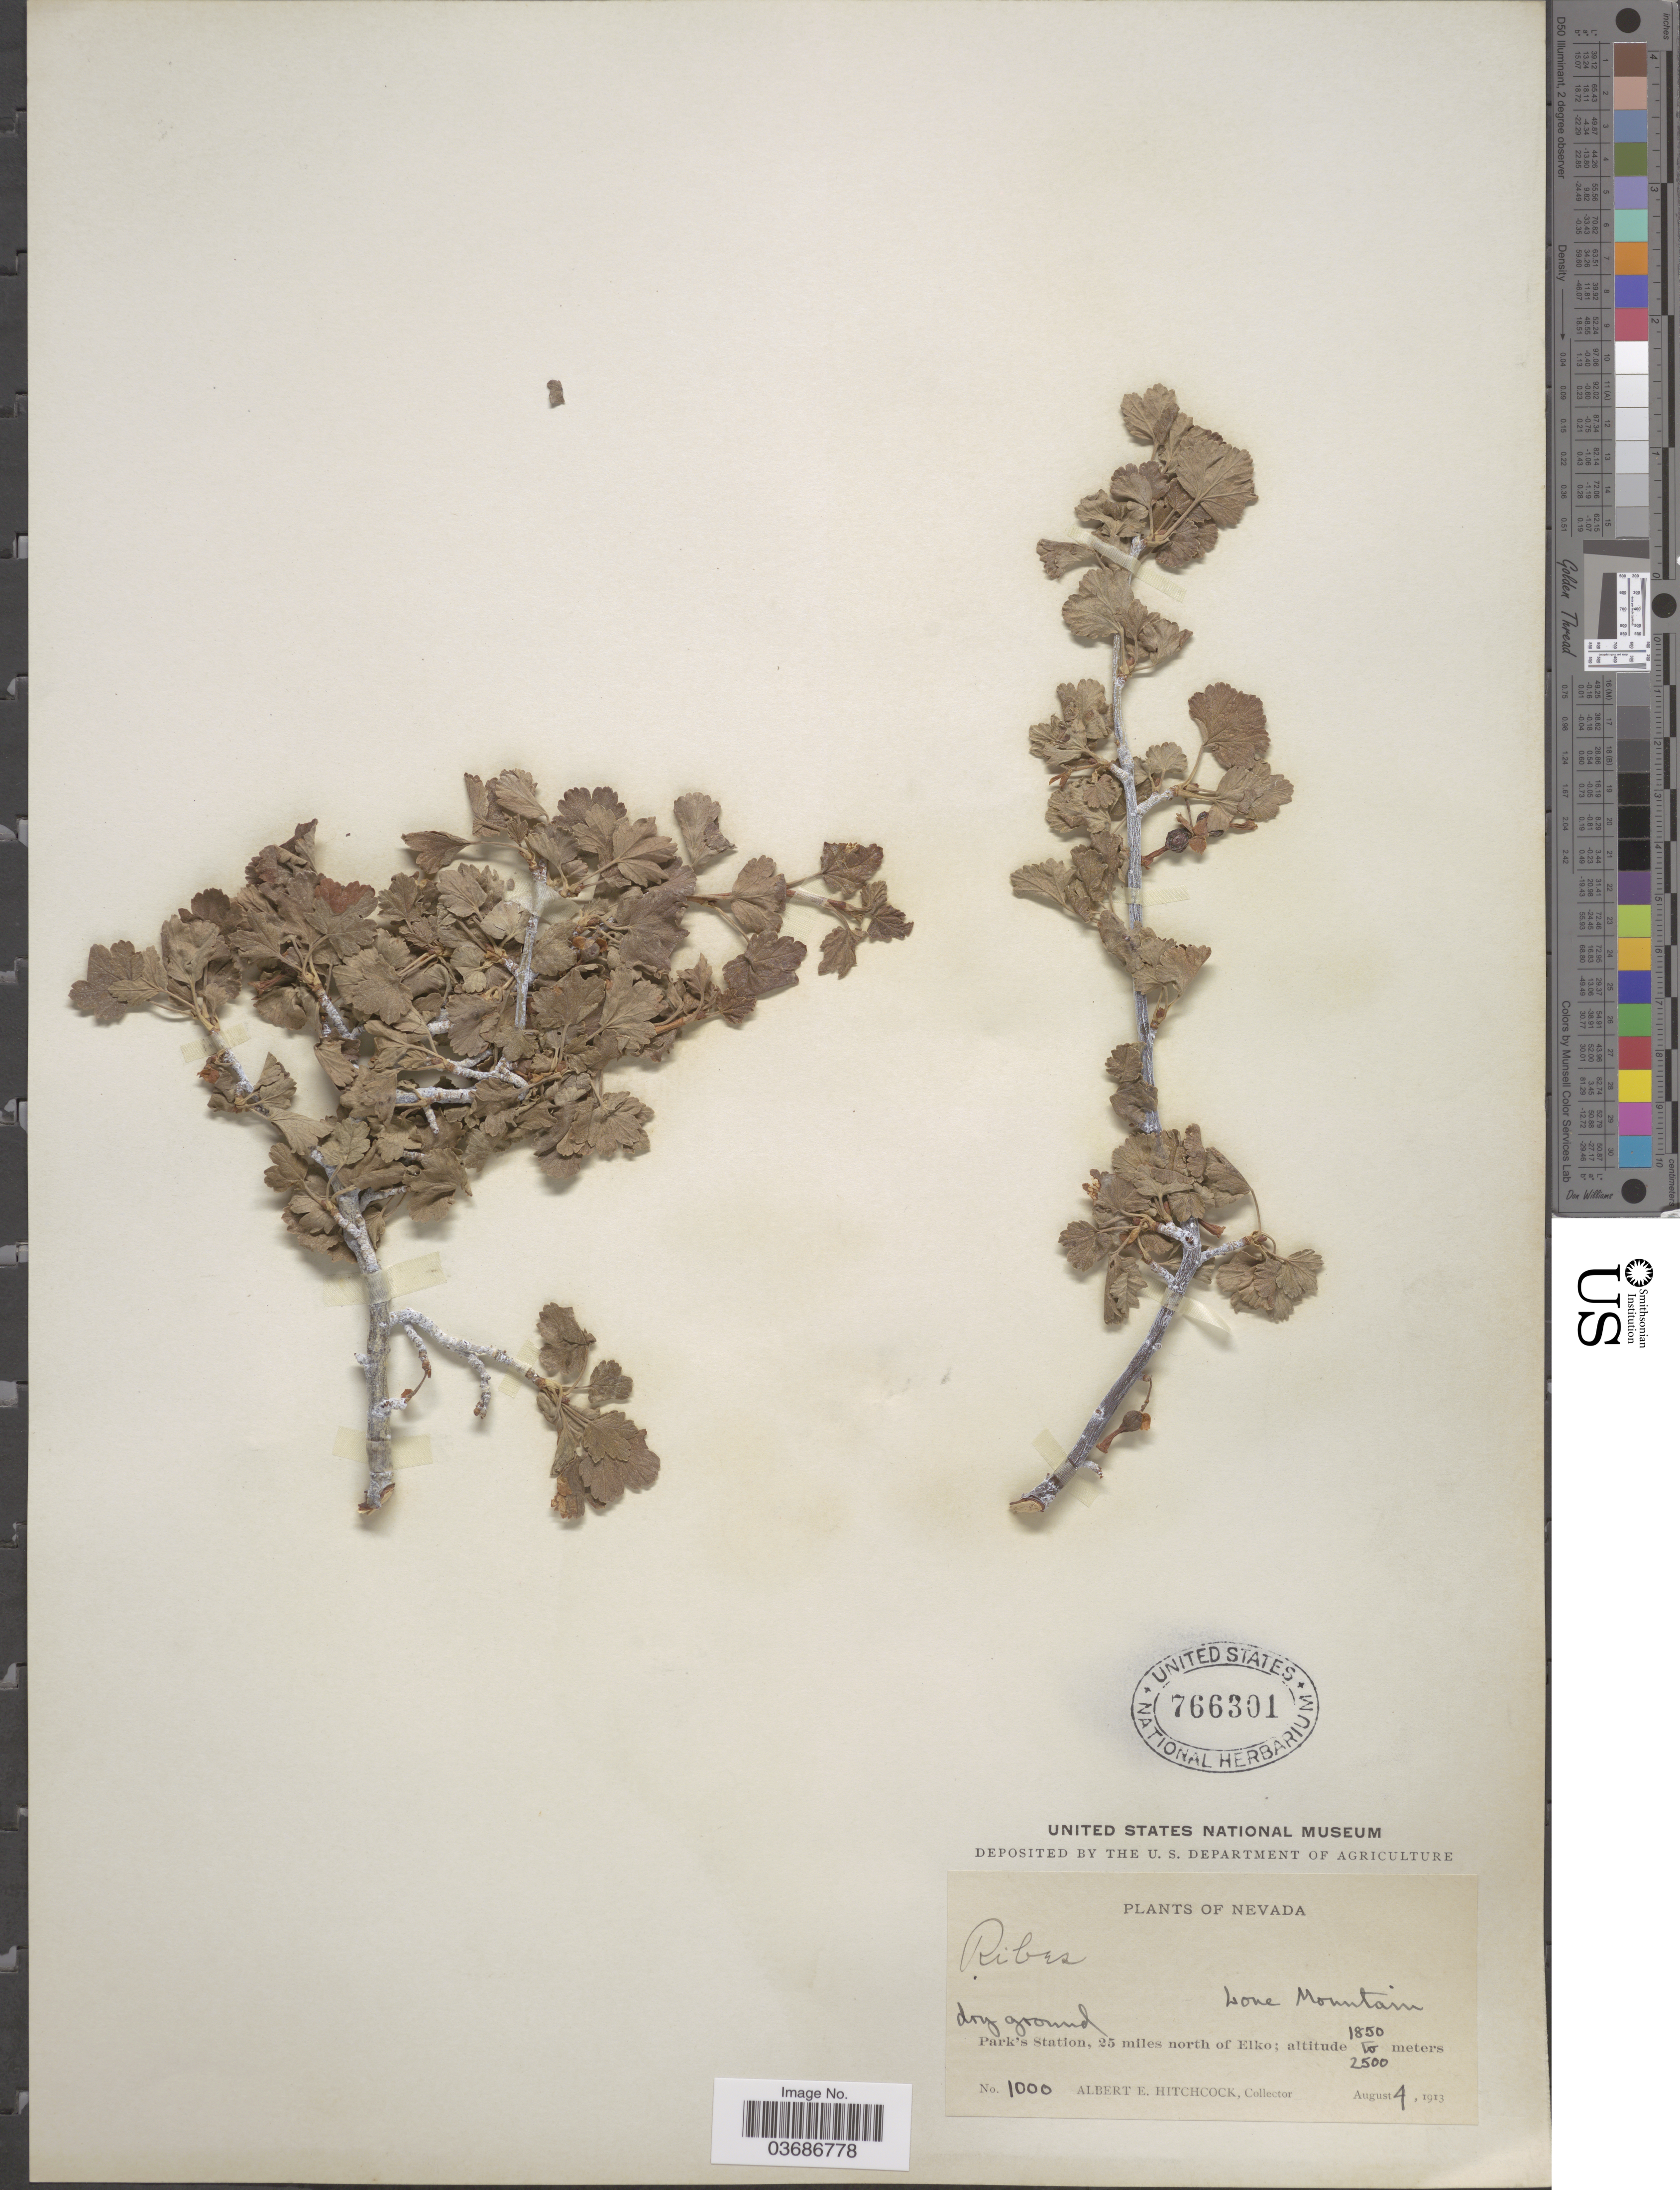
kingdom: Plantae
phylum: Tracheophyta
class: Magnoliopsida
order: Saxifragales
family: Grossulariaceae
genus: Ribes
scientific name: Ribes cereum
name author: Douglas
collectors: A. Hitchcock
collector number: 1000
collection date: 1913-08-04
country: United States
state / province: Nevada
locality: Lone Mountain. Park's Station, 25 miles north of Elko.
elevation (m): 1850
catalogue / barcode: US 766301